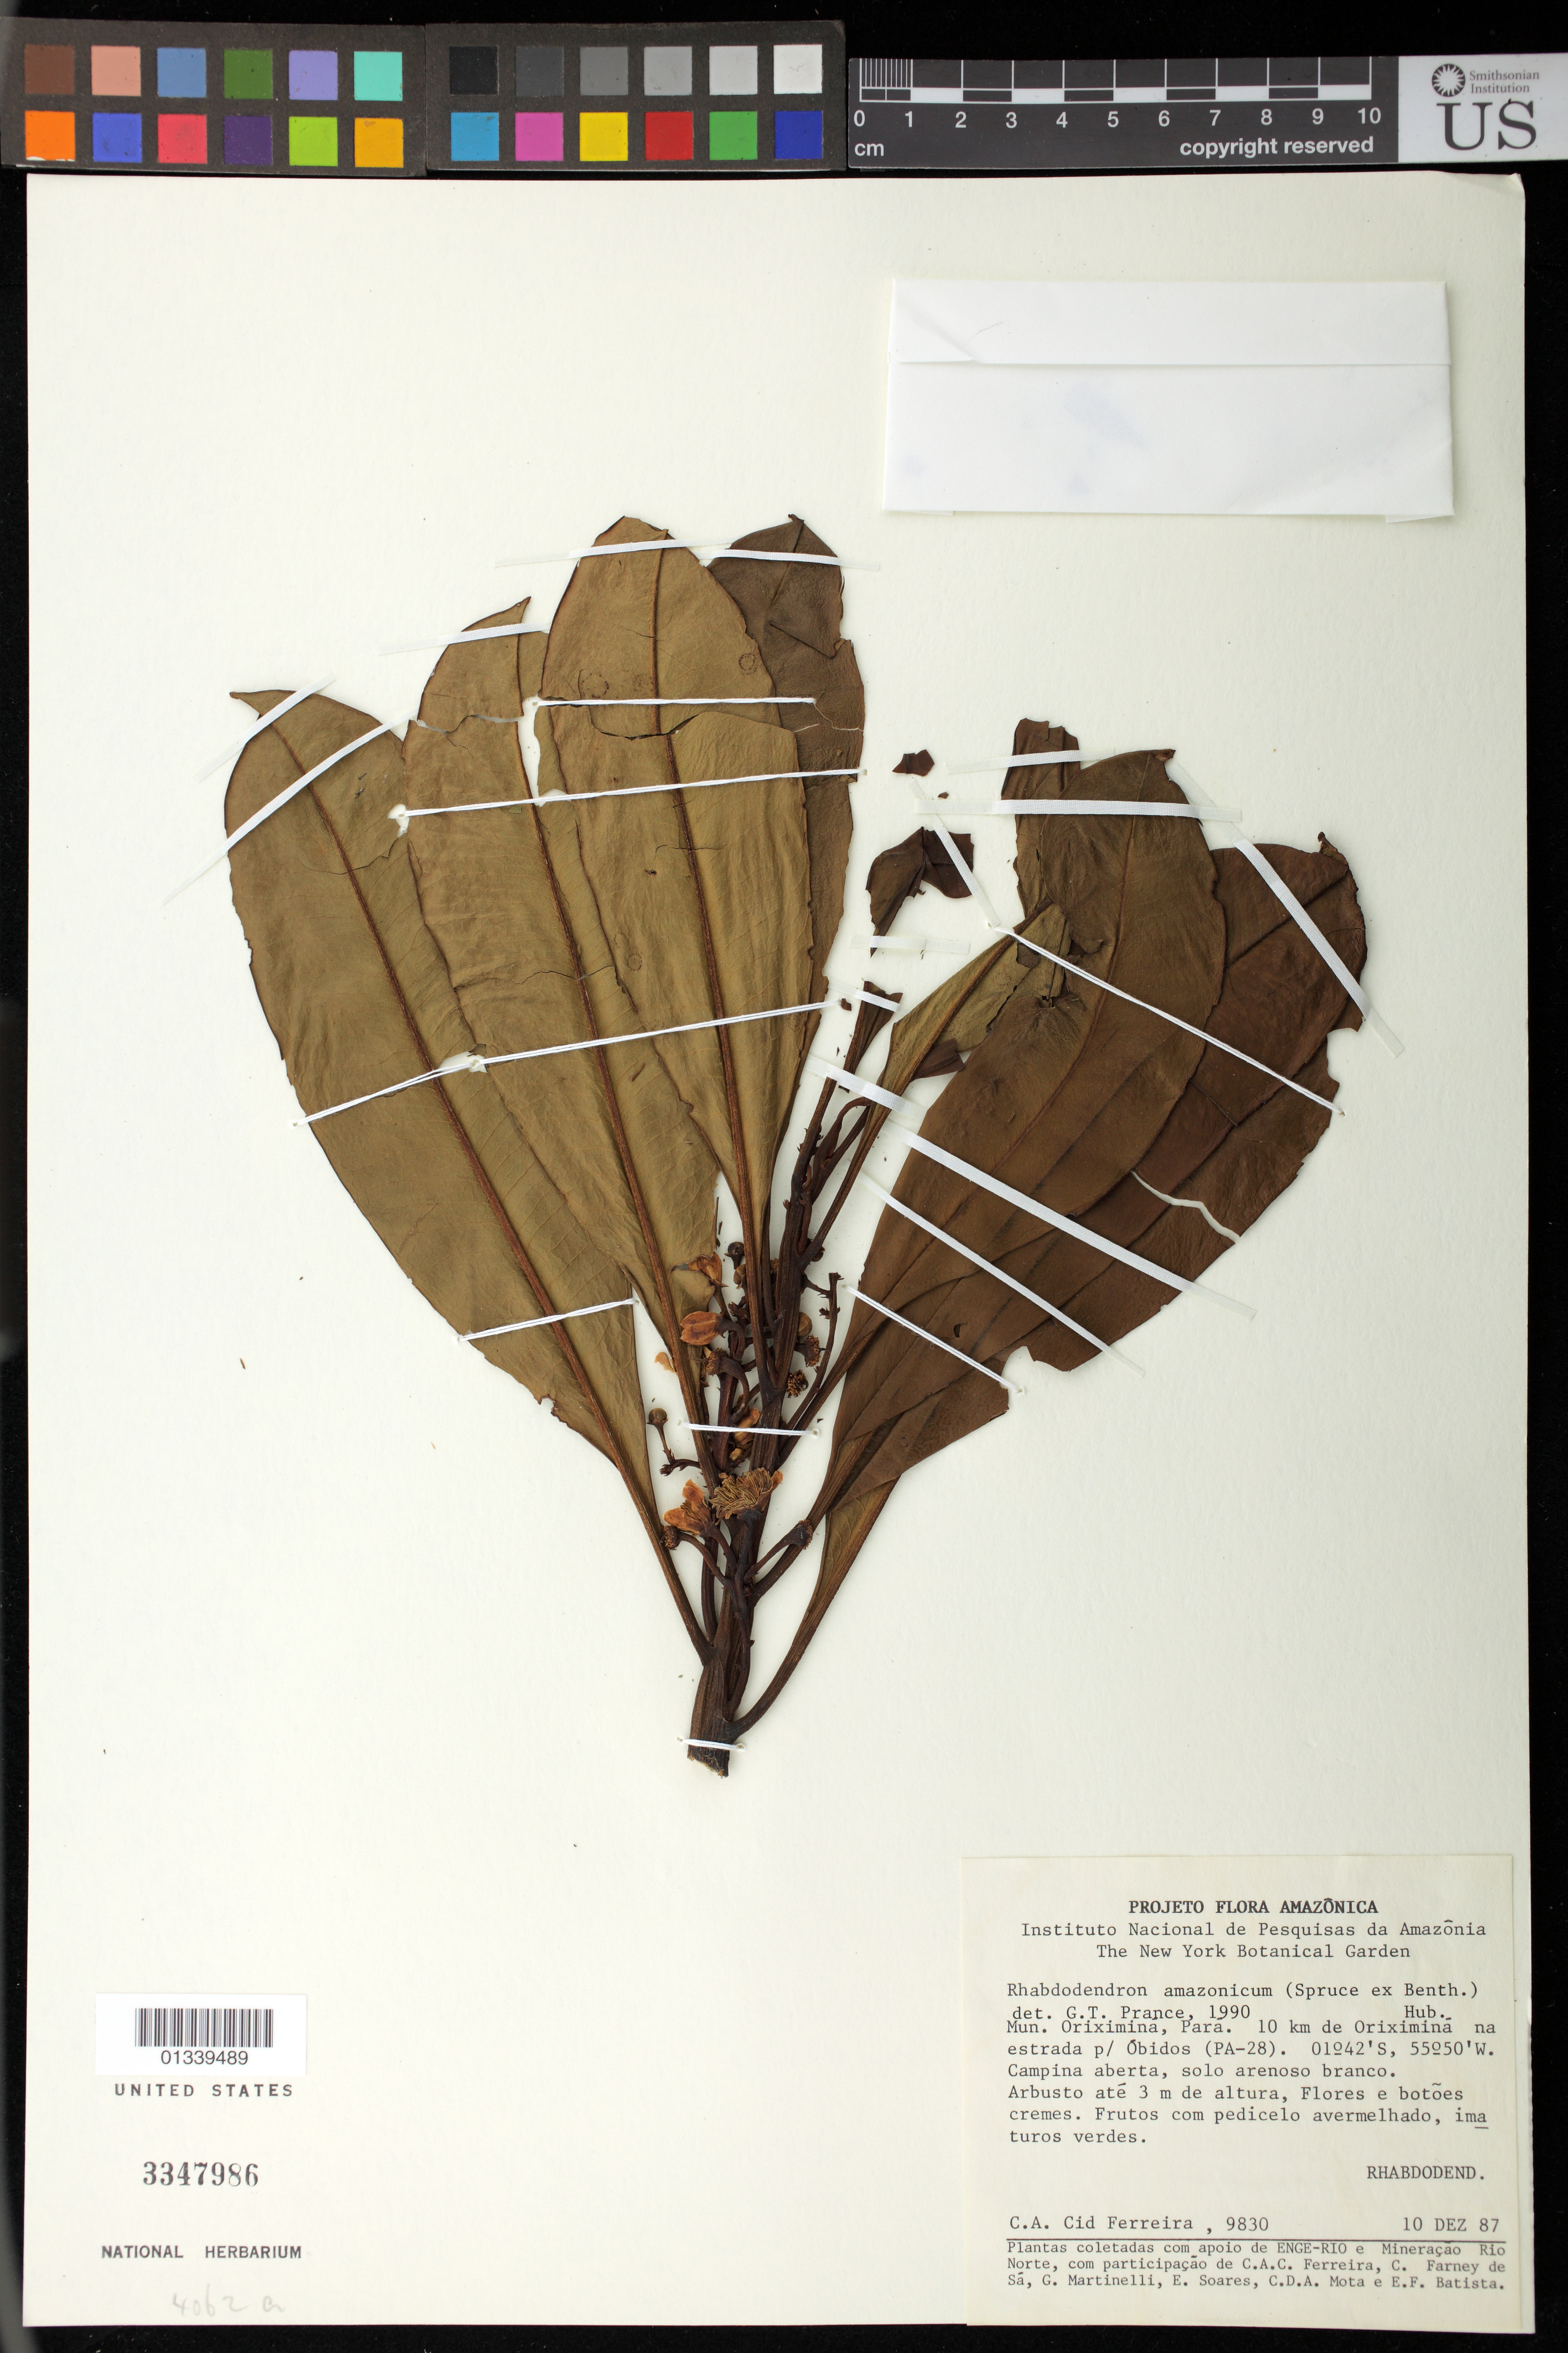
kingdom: Plantae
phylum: Tracheophyta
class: Magnoliopsida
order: Caryophyllales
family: Rhabdodendraceae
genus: Rhabdodendron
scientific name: Rhabdodendron amazonicum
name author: (Spruce ex Benth.) Huber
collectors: C. A. Cid Ferreira, C. Sá, G. Martinelli, E. Soares, C. D. A. Mota & E. F. Batista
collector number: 9830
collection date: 1987-12-10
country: Brazil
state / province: Pará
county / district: Oriximiná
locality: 10km de Oriximiná na estrada p/ Óbidos (PA-28)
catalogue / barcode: US 3347986